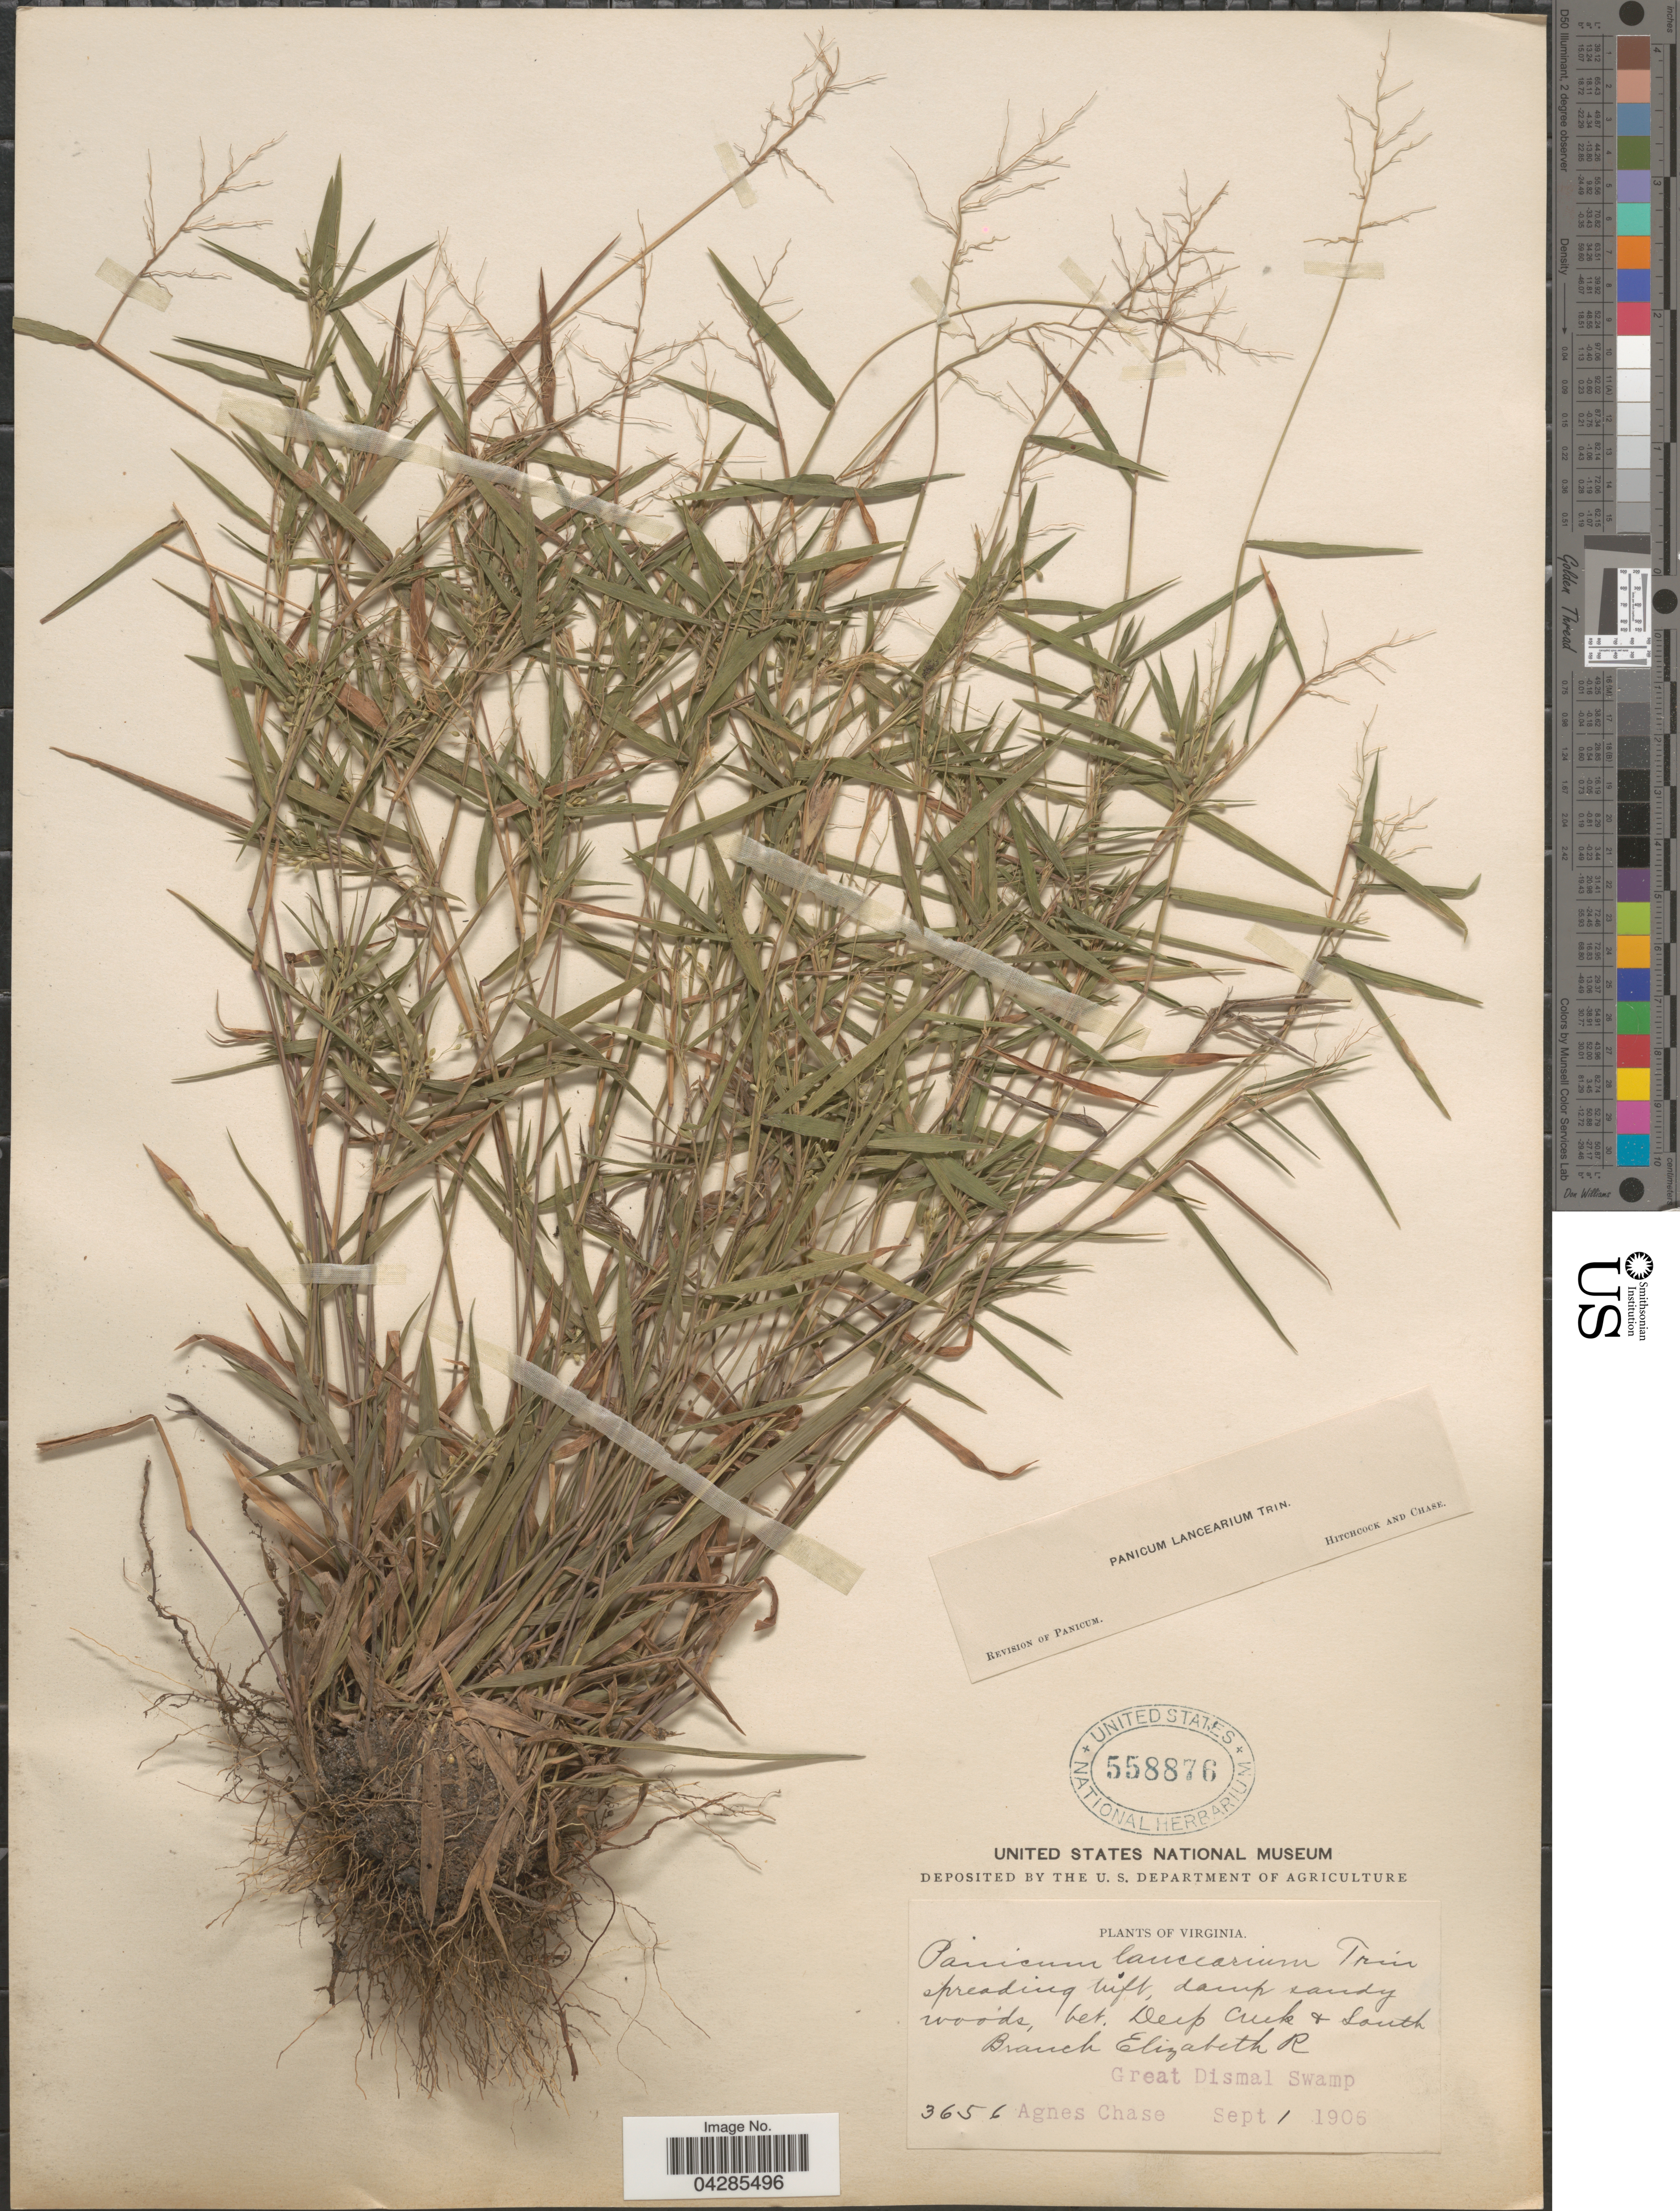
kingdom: Plantae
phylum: Tracheophyta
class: Liliopsida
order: Poales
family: Poaceae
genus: Dichanthelium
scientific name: Dichanthelium portoricense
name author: (Desv. ex Ham.) B.F. Hansen & Wunderlin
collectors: A. Chase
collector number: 3656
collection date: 1906-09-01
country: United States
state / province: Virginia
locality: Bet. Deep Creek & South Branch Elizabeth R. Great Dismal Swamp.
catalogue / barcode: US 558876